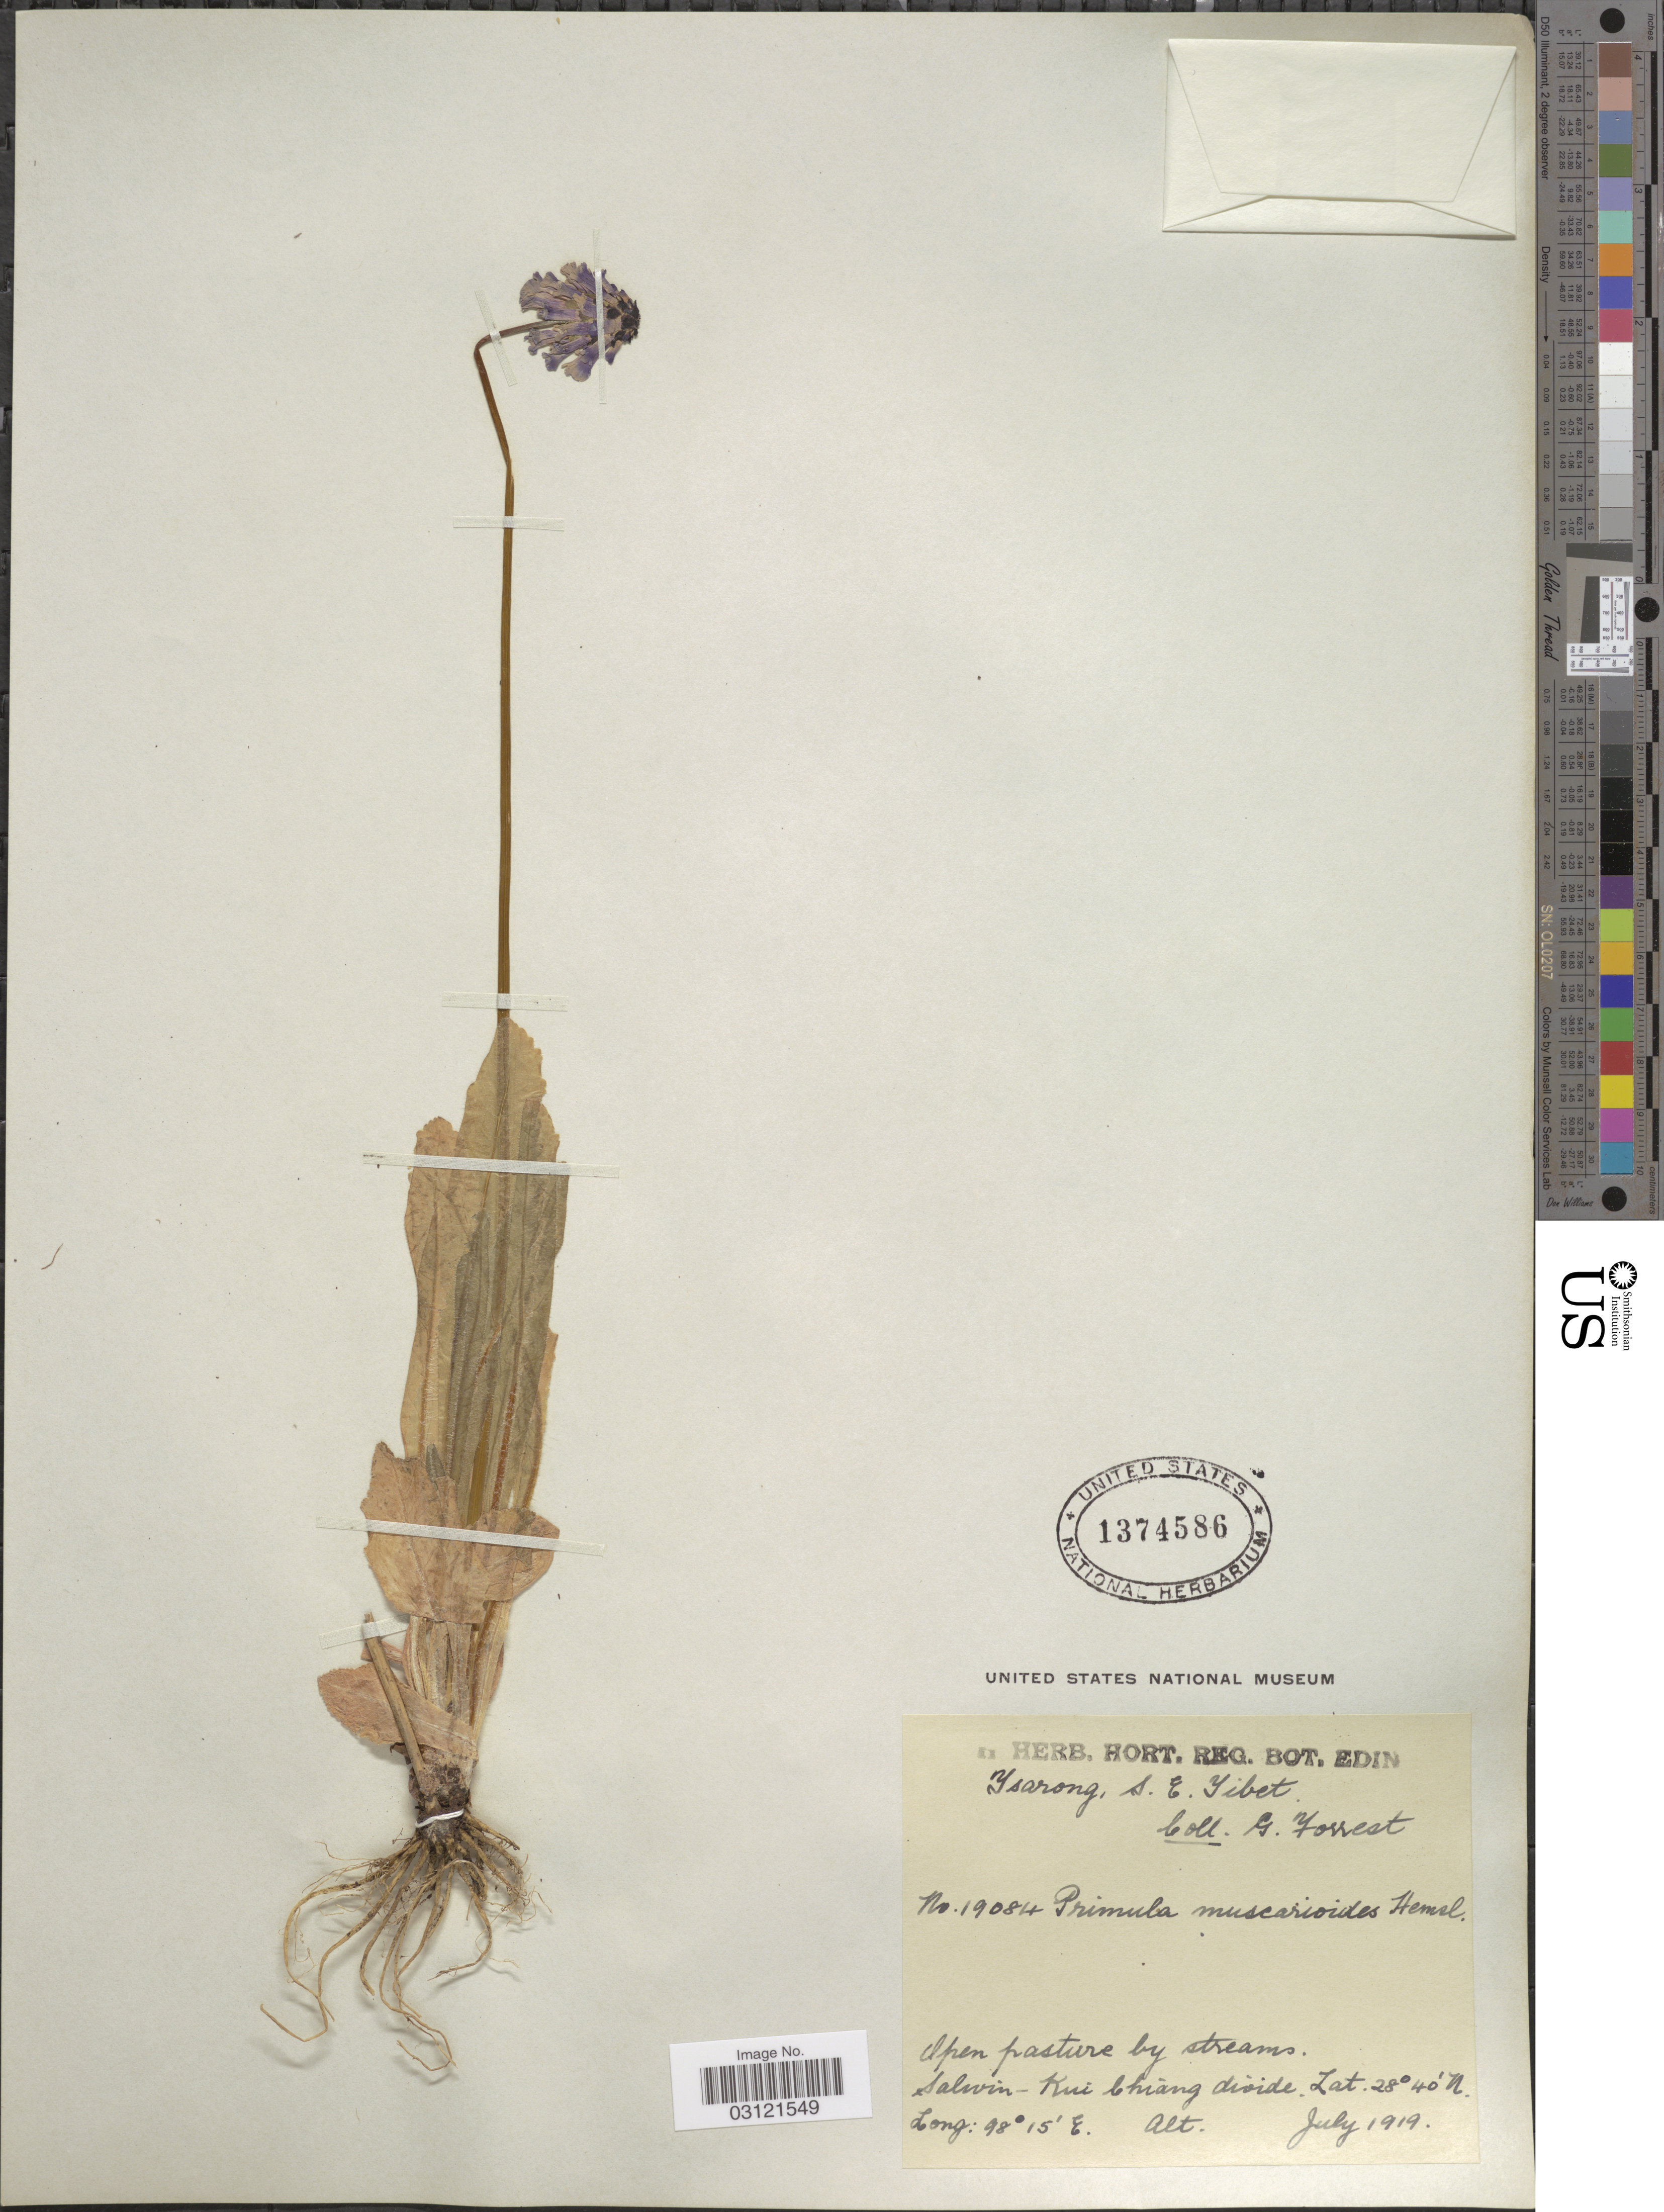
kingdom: Plantae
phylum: Tracheophyta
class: Magnoliopsida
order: Ericales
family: Primulaceae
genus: Primula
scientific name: Primula muscarioides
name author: Hemsl.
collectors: G. Forrest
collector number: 19084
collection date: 1919-07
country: China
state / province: Xizang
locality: S.E. Tibet. Salwin-Kui Chiang divide.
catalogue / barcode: US 1374586